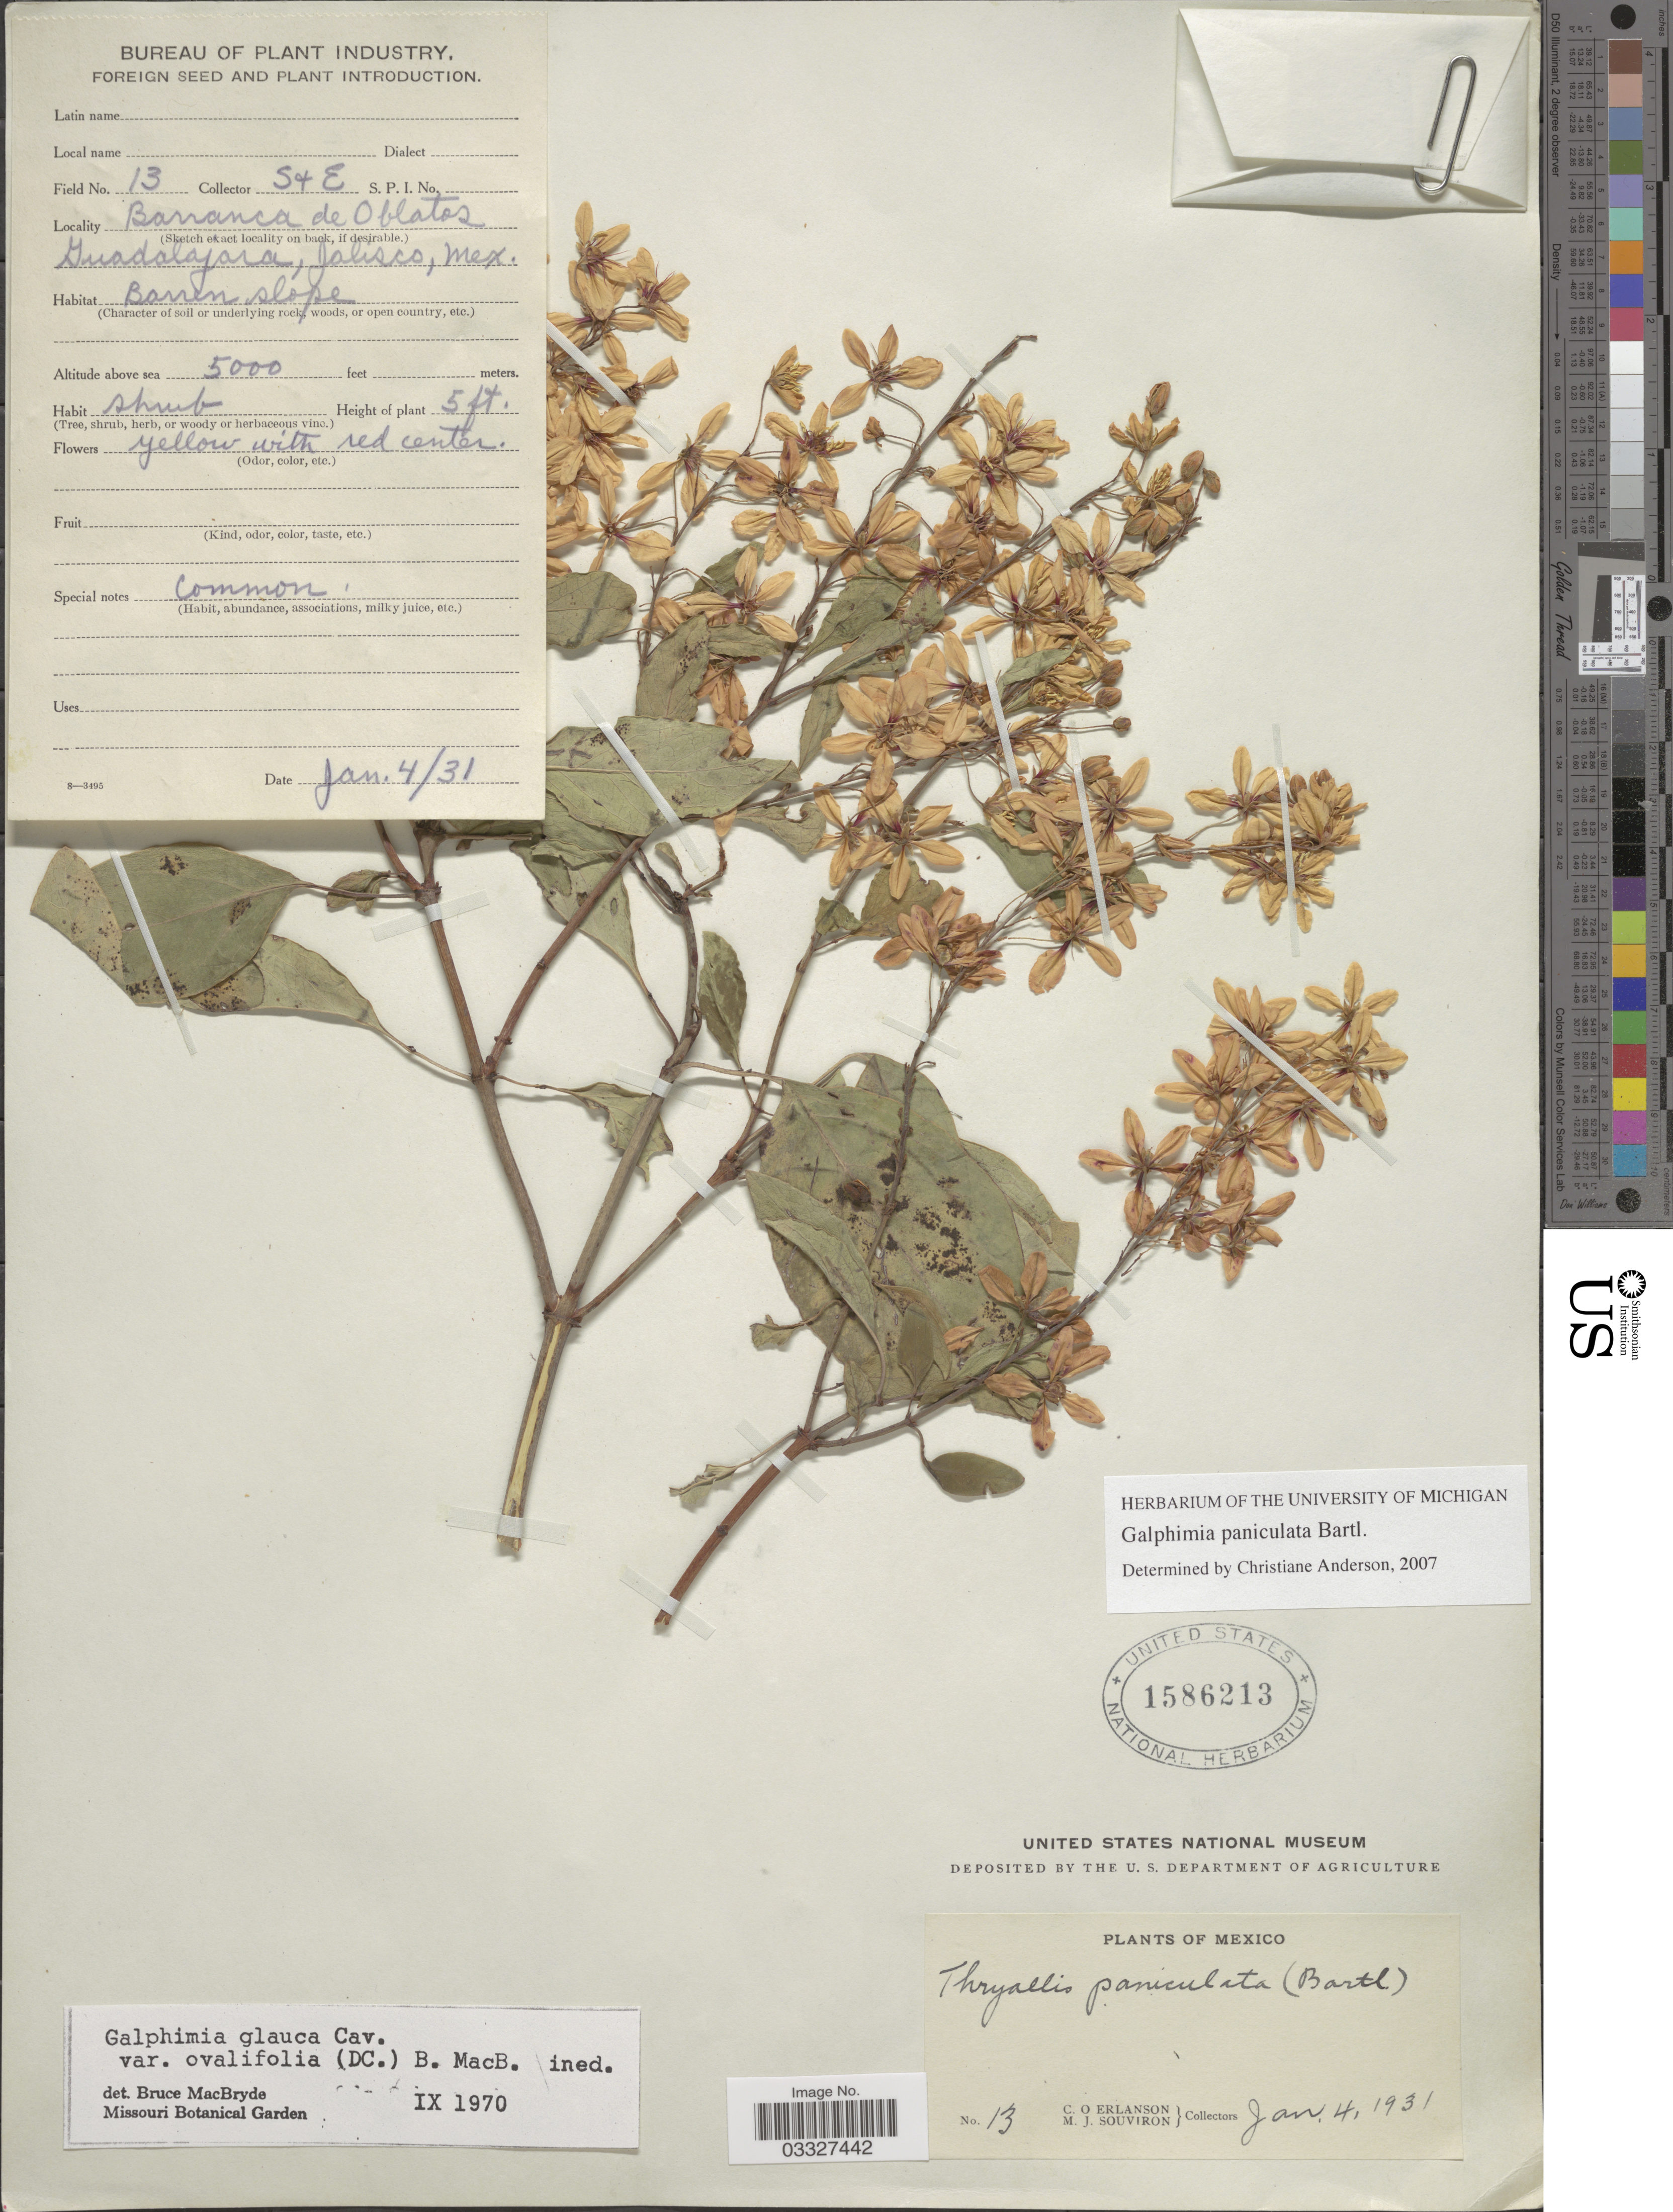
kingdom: Plantae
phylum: Tracheophyta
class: Magnoliopsida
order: Malpighiales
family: Malpighiaceae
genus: Galphimia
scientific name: Galphimia paniculata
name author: Bart.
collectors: C. O. Erlanson & M. J. Souviron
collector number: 13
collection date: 1931-01-04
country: Mexico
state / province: Jalisco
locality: Barranca de Oblatos Guadalajara.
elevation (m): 1524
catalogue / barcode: US 1586213